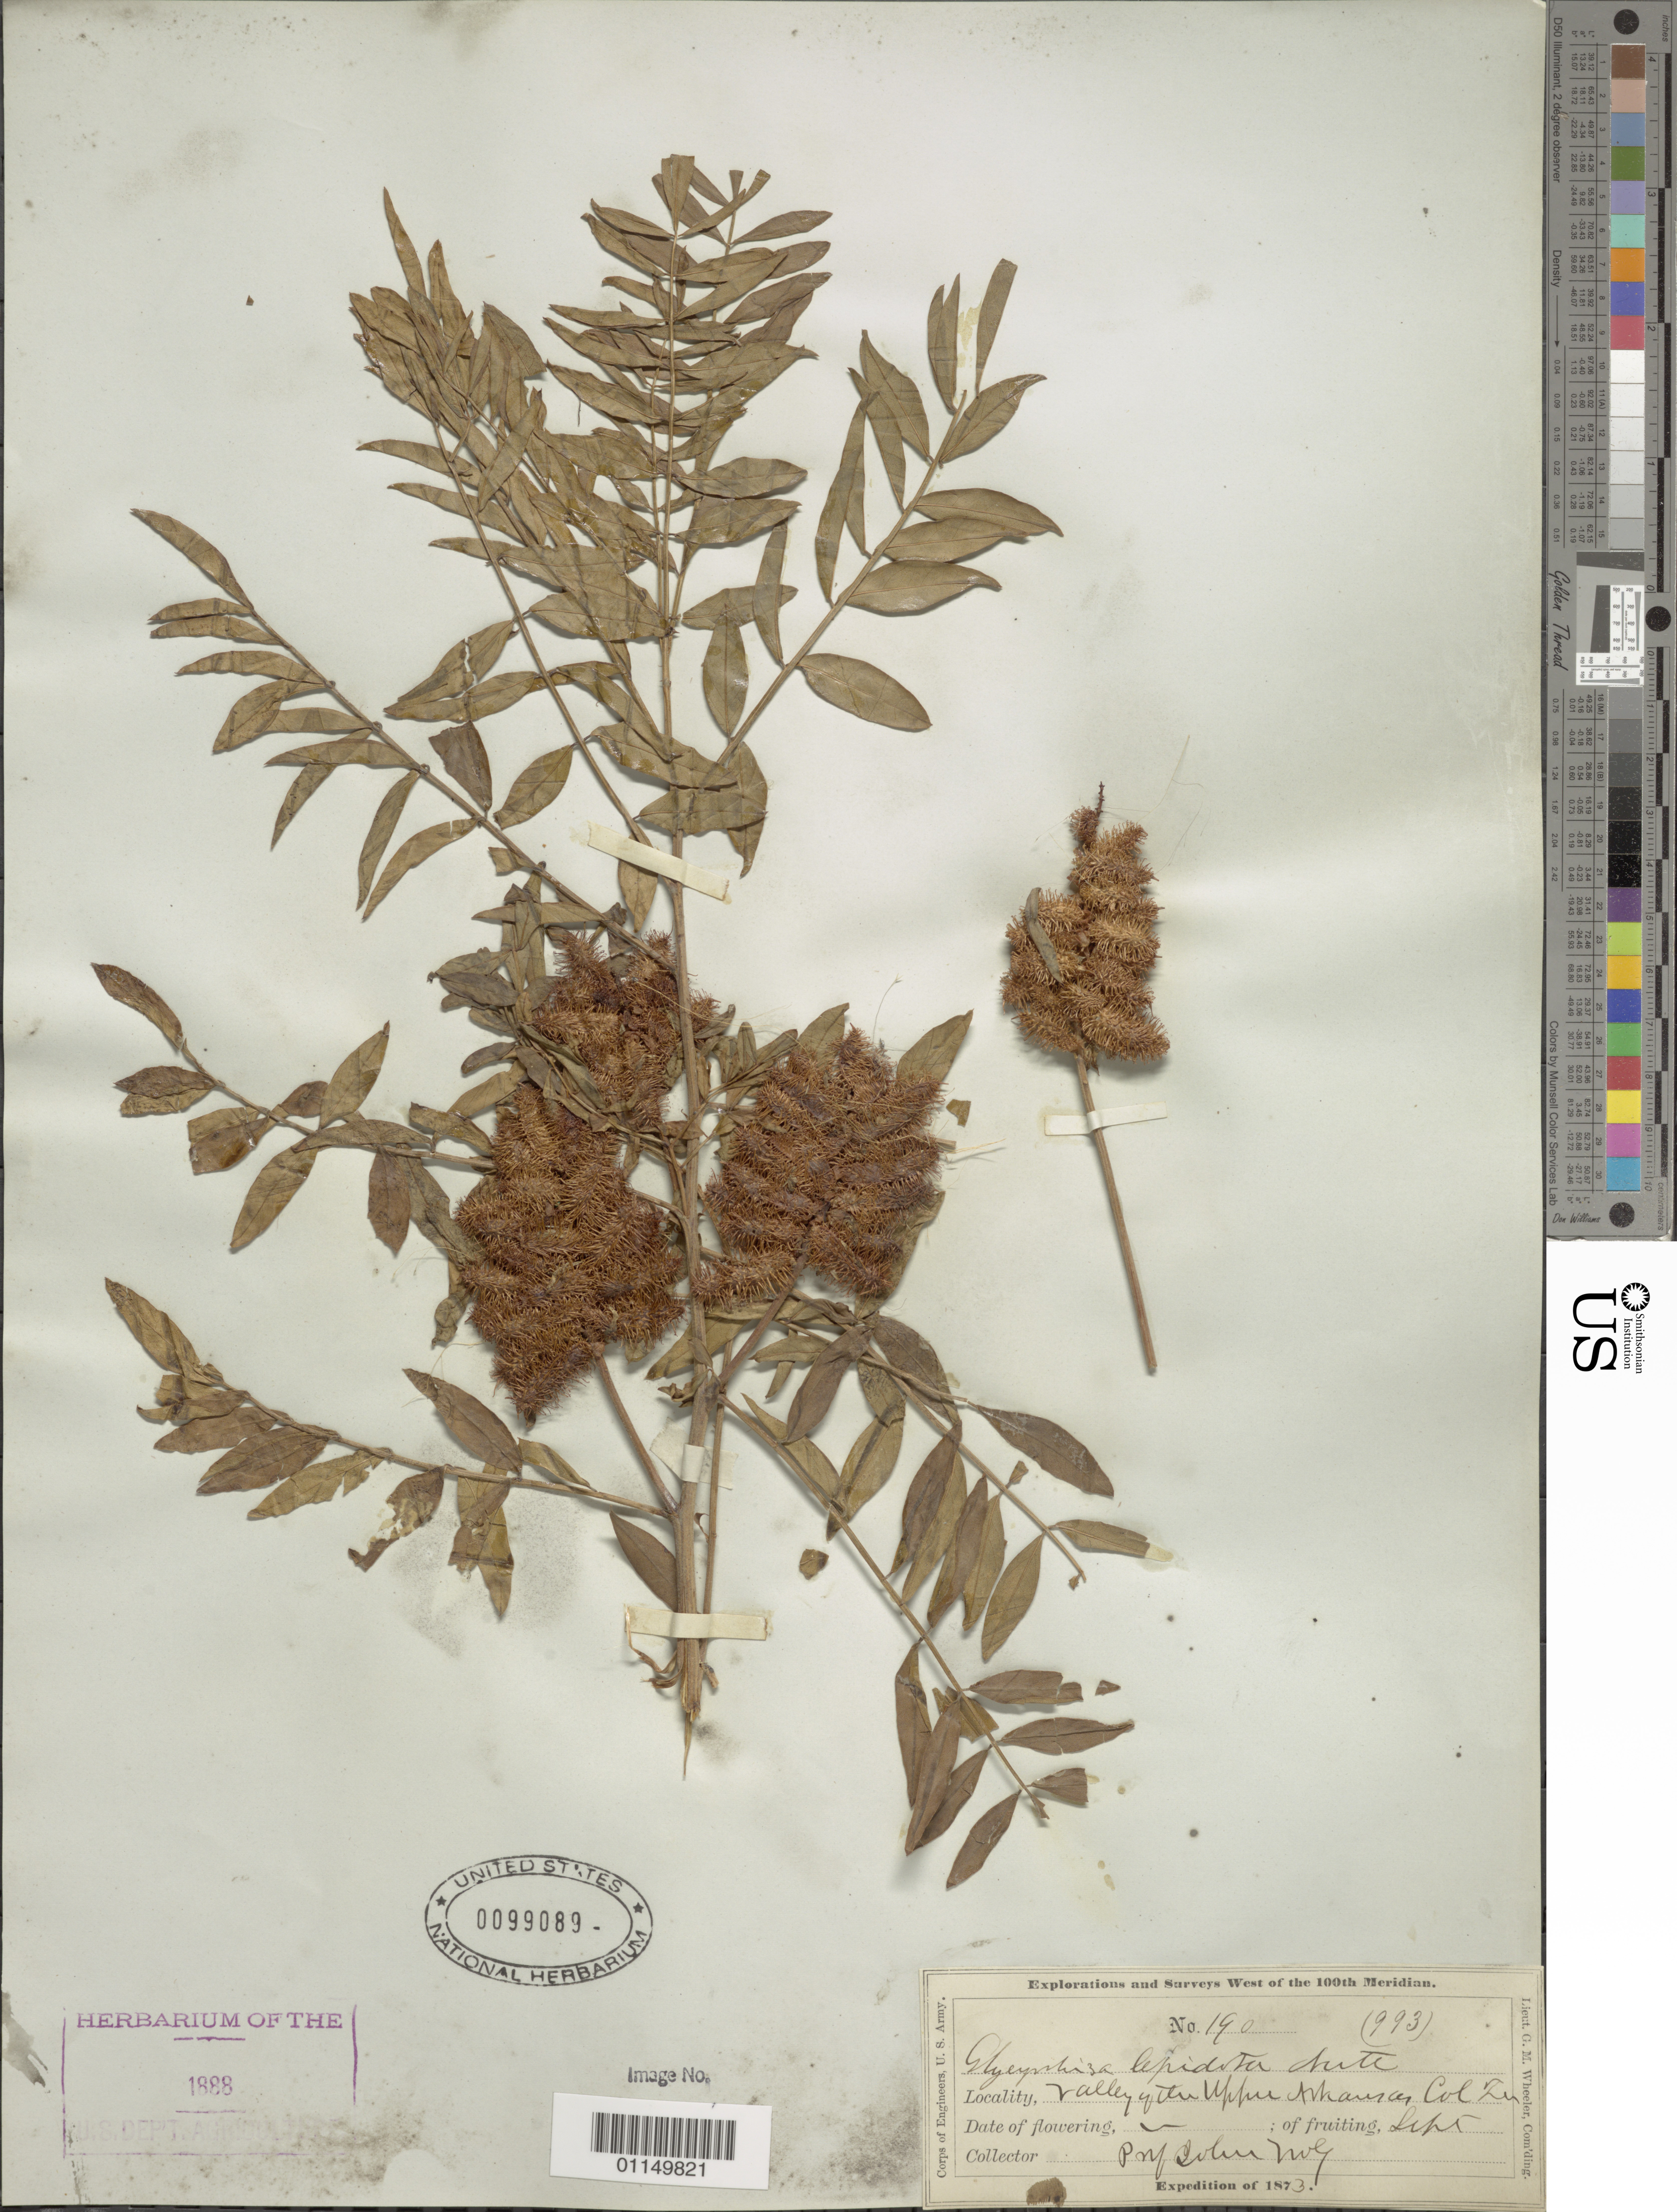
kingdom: Plantae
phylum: Tracheophyta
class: Magnoliopsida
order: Fabales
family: Fabaceae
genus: Glycyrrhiza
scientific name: Glycyrrhiza lepidota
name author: Pursh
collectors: J. Wolf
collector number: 190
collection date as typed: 1873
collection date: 1873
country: United States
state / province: Colorado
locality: Valley of the upper Arkansas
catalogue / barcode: US 1